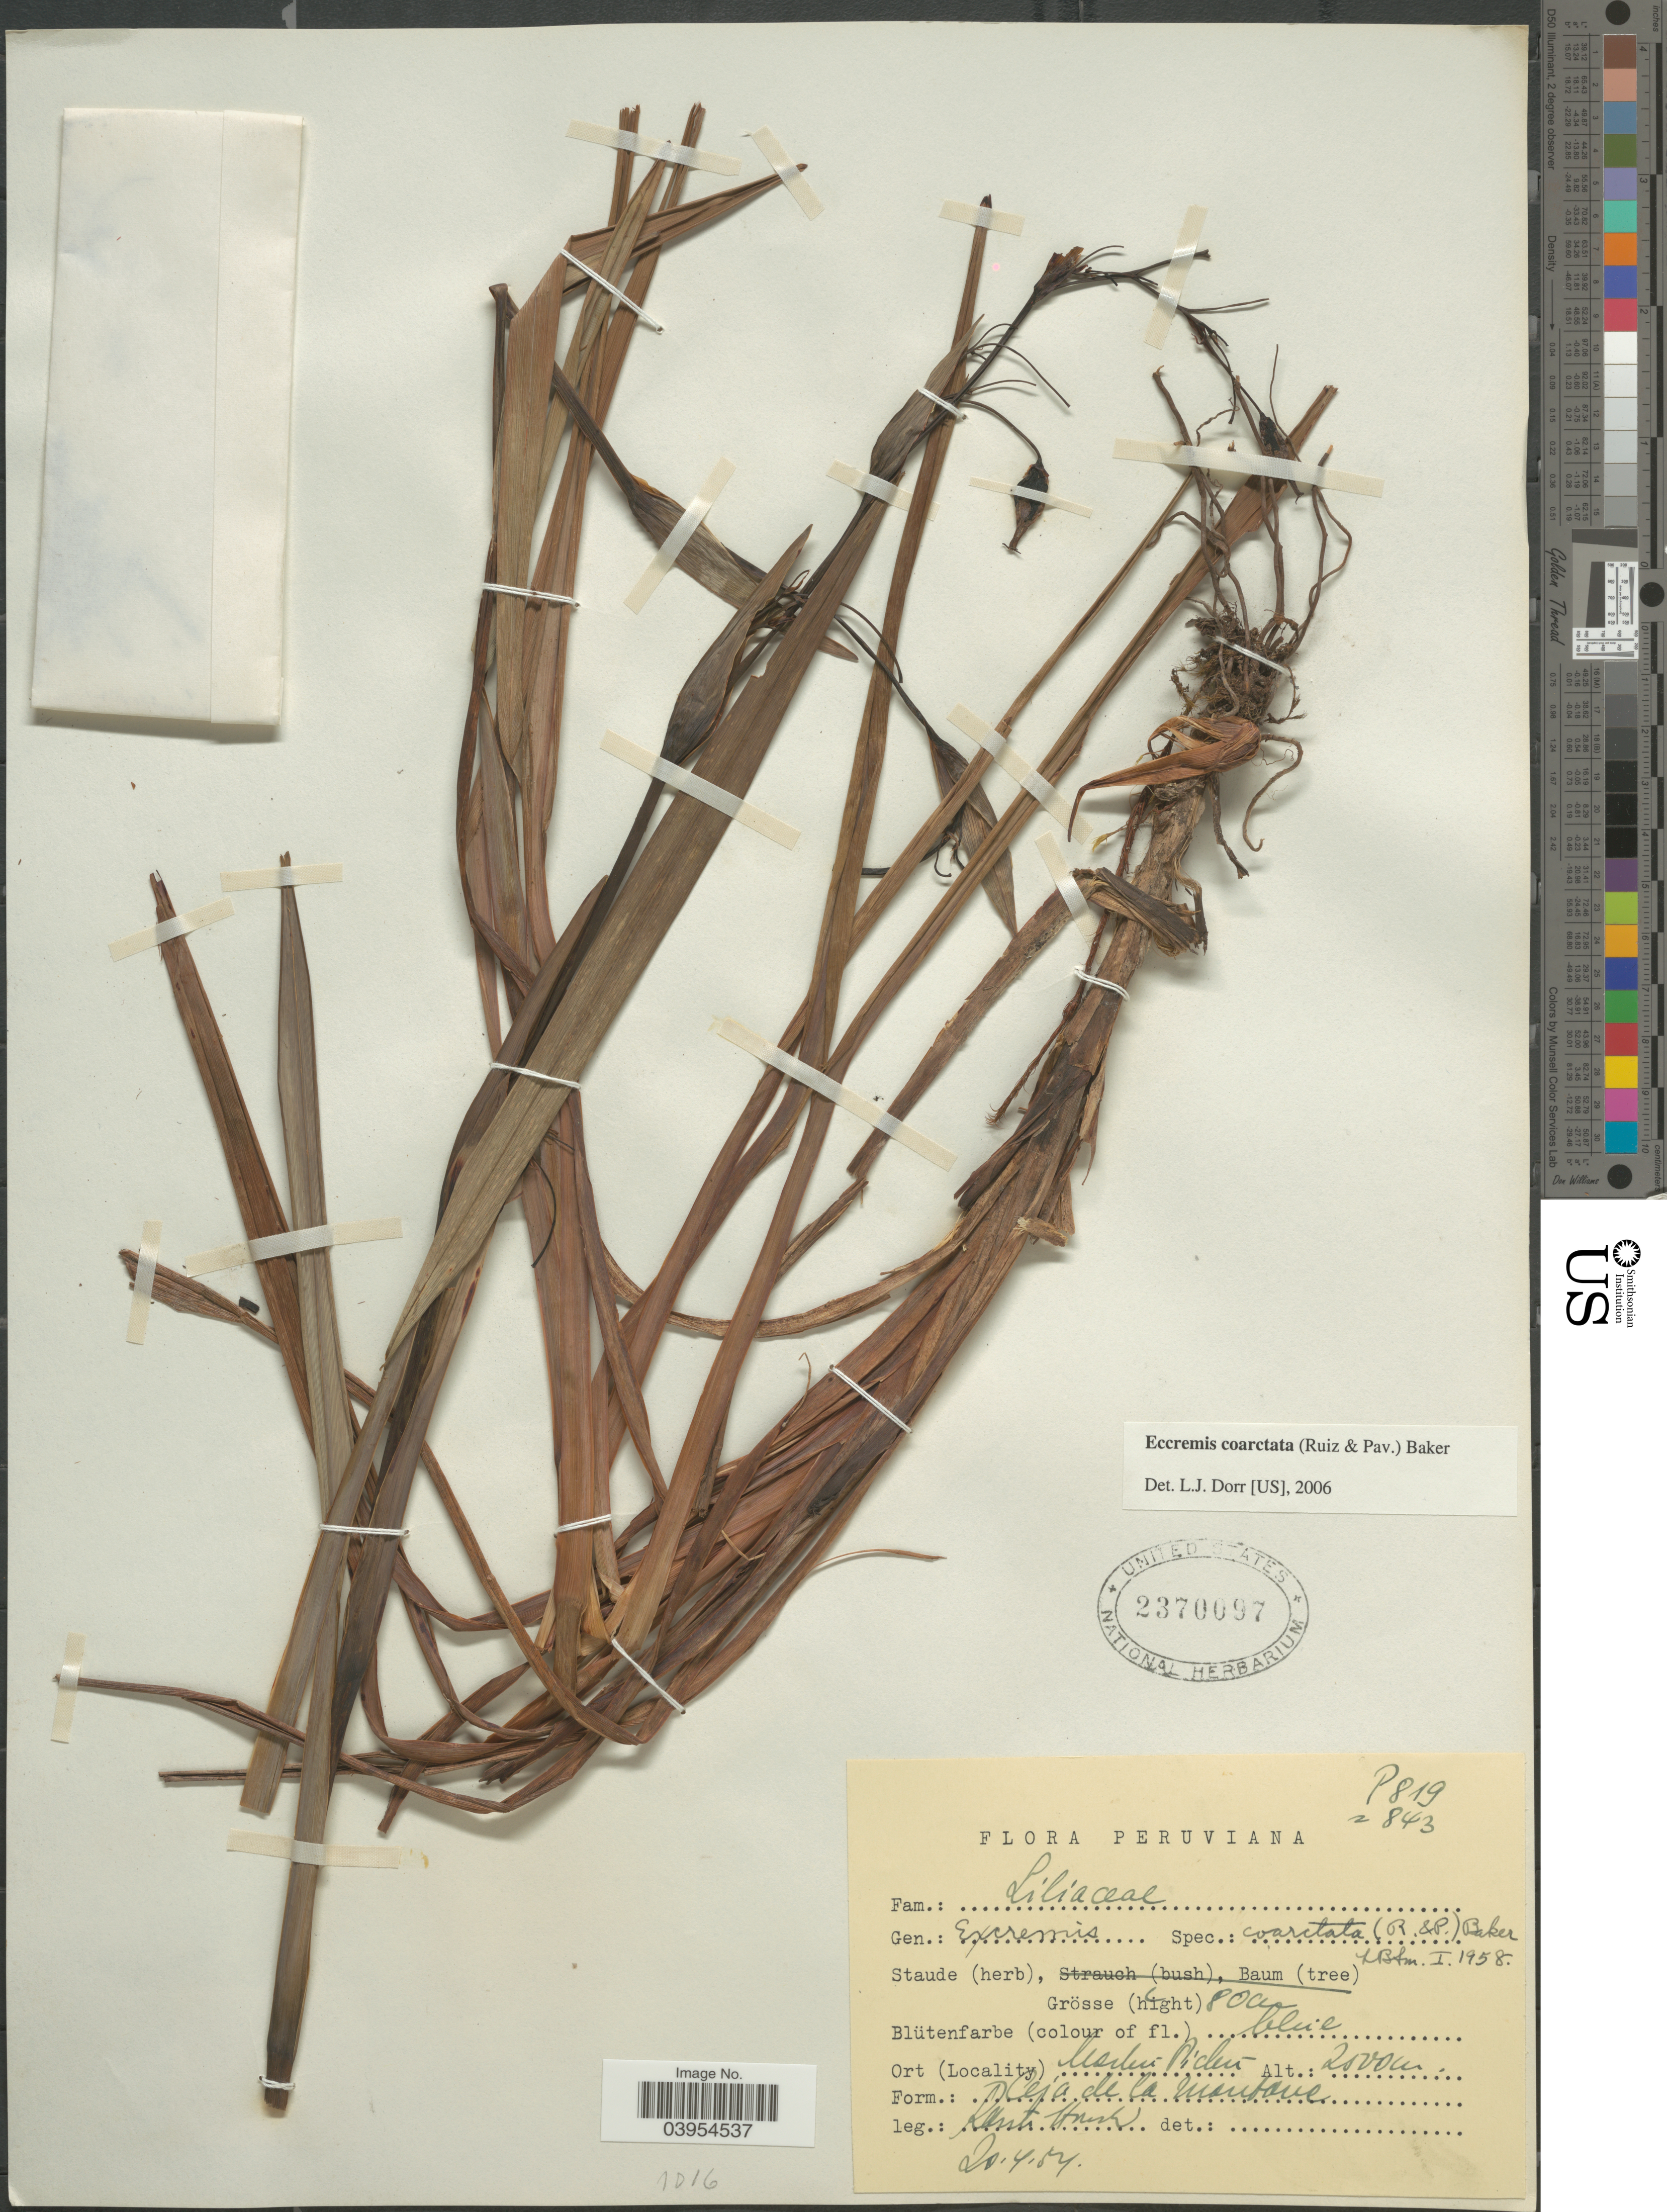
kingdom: Plantae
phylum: Tracheophyta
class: Liliopsida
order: Asparagales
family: Asphodelaceae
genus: Eccremis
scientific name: Eccremis coarctata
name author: Baker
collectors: W. Rauh & G. Hirsch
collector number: P819/2843?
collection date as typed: Transcribed d/m/y: 20/4/54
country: Peru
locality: Machu Picchu. Ceja de la Montana.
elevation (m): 2000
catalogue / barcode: US 2370097